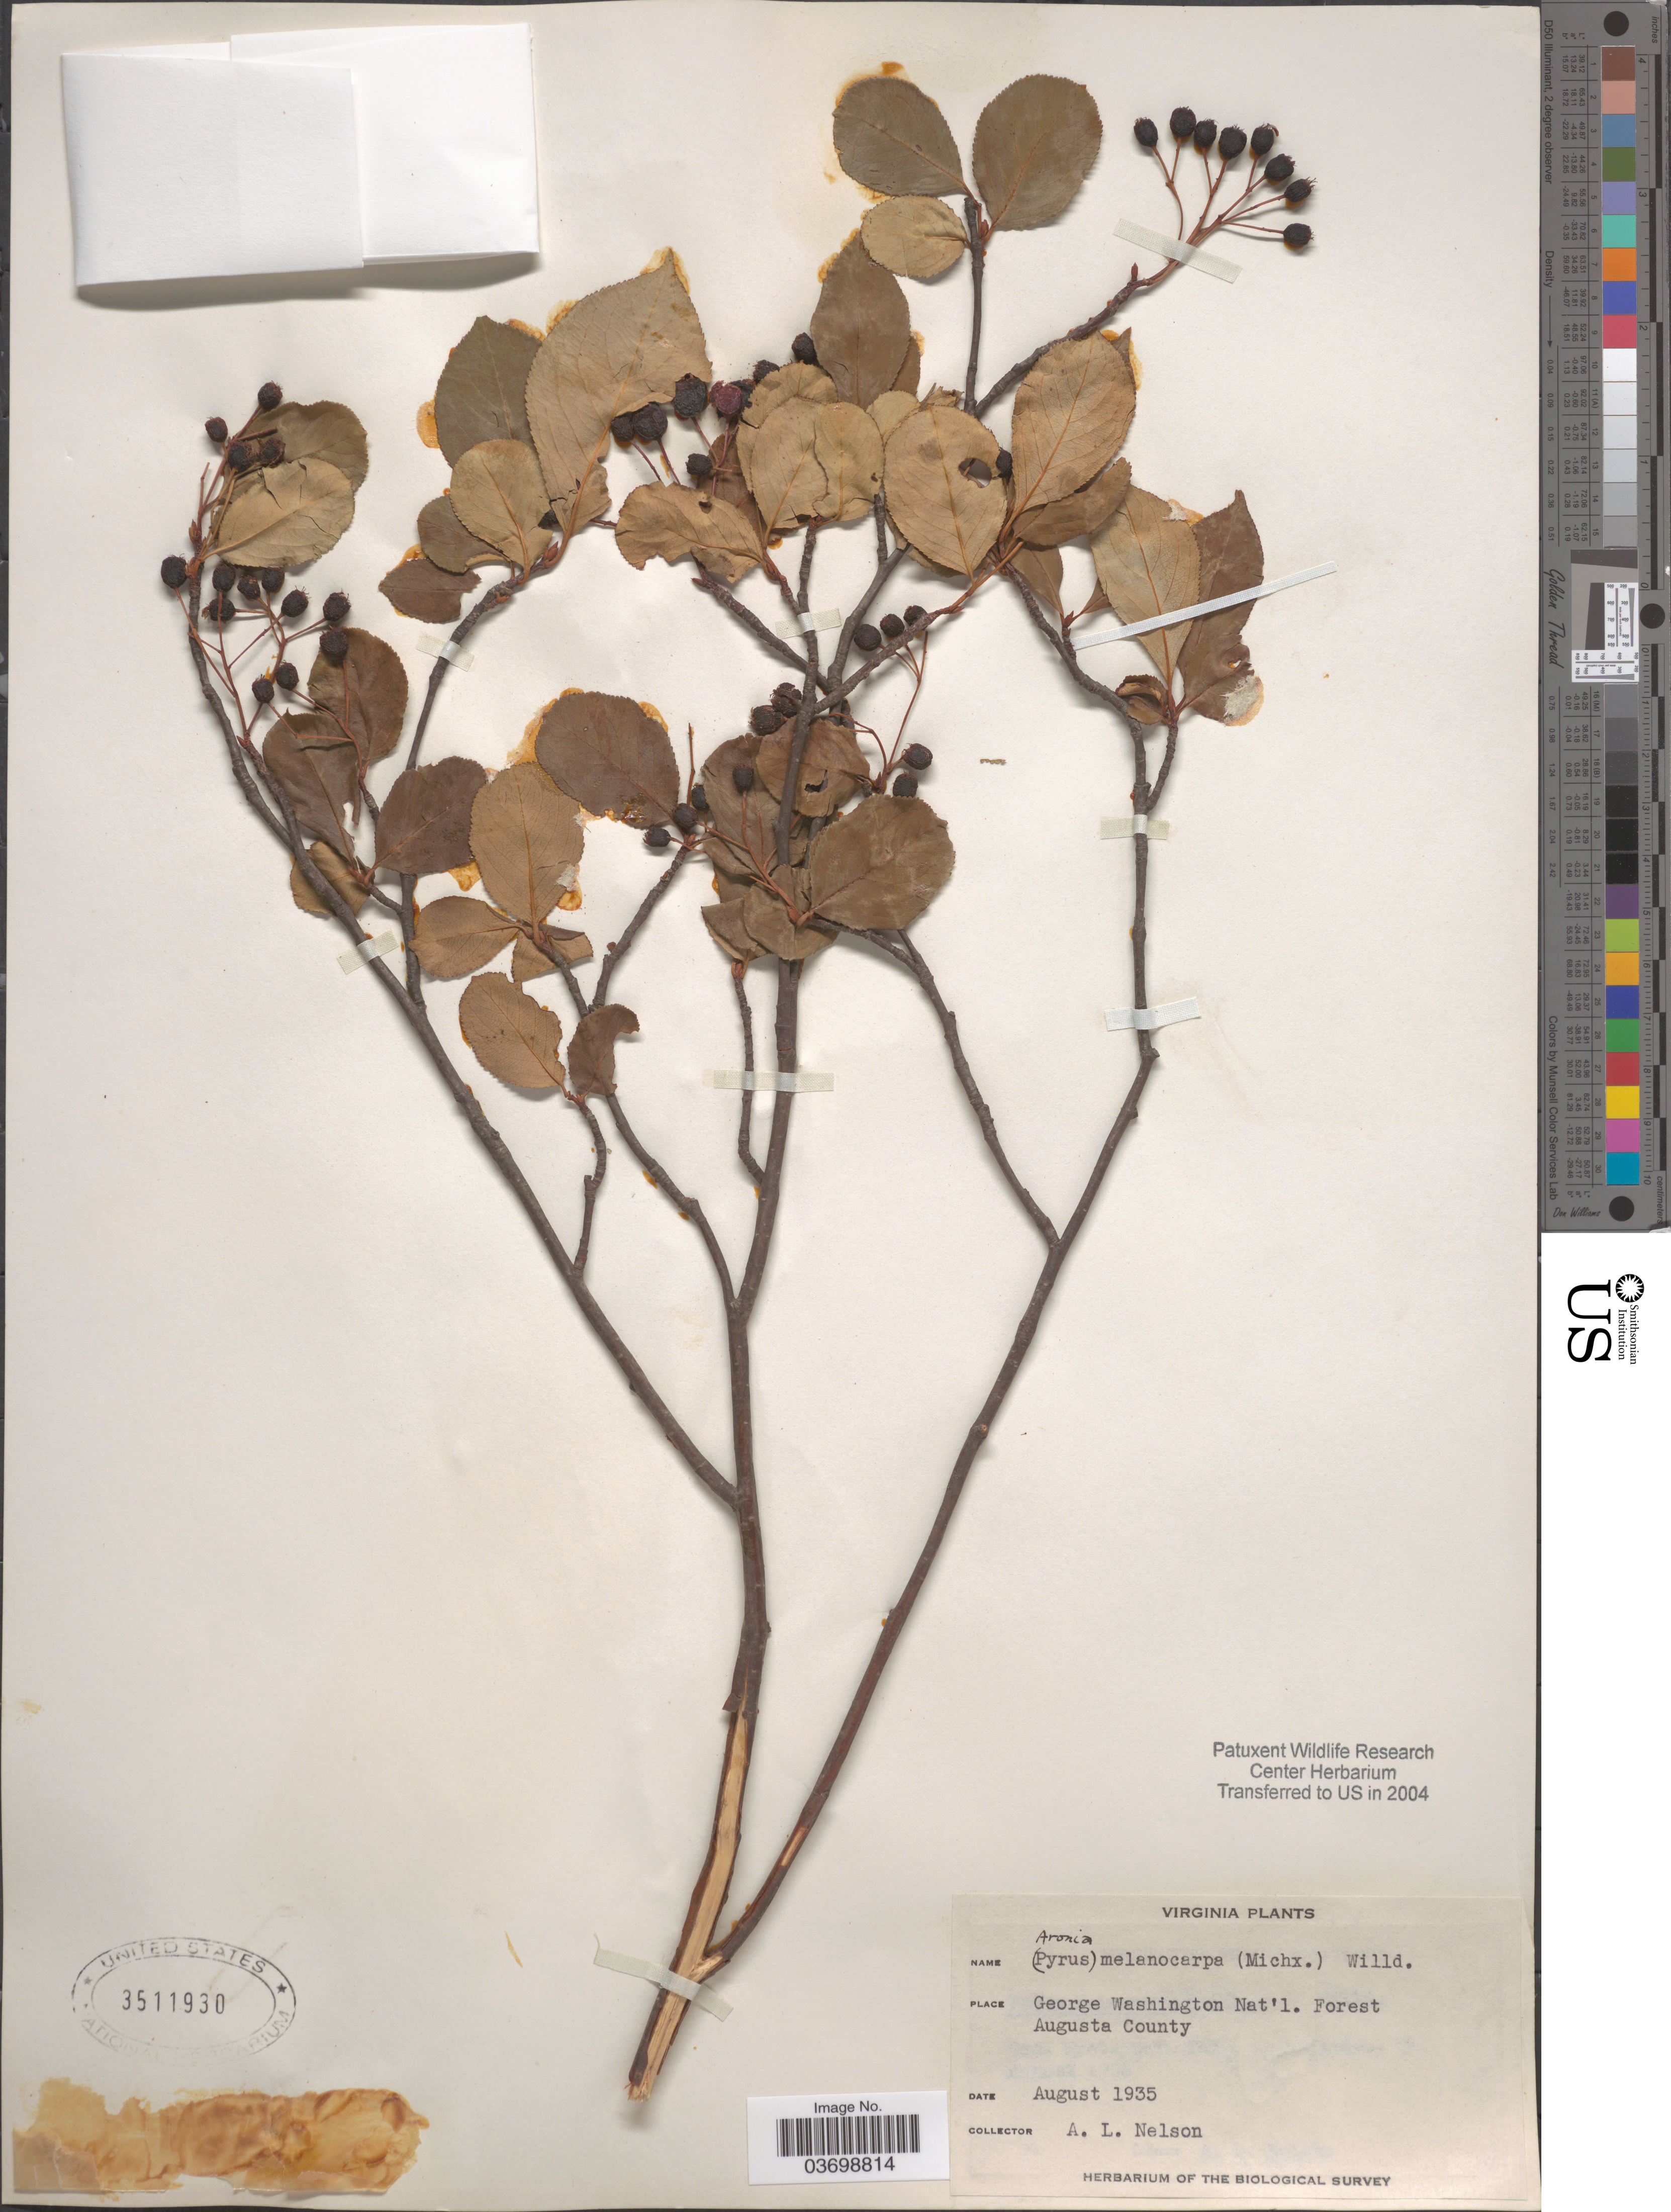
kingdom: Plantae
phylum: Tracheophyta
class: Magnoliopsida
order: Rosales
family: Rosaceae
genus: Aronia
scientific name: Aronia melanocarpa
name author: (Michx.) Elliott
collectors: A. L. Nelson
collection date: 1935-08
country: United States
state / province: Virginia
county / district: Augusta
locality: George Washington Nat'l. Forest, Augusta County.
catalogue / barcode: US 3511930